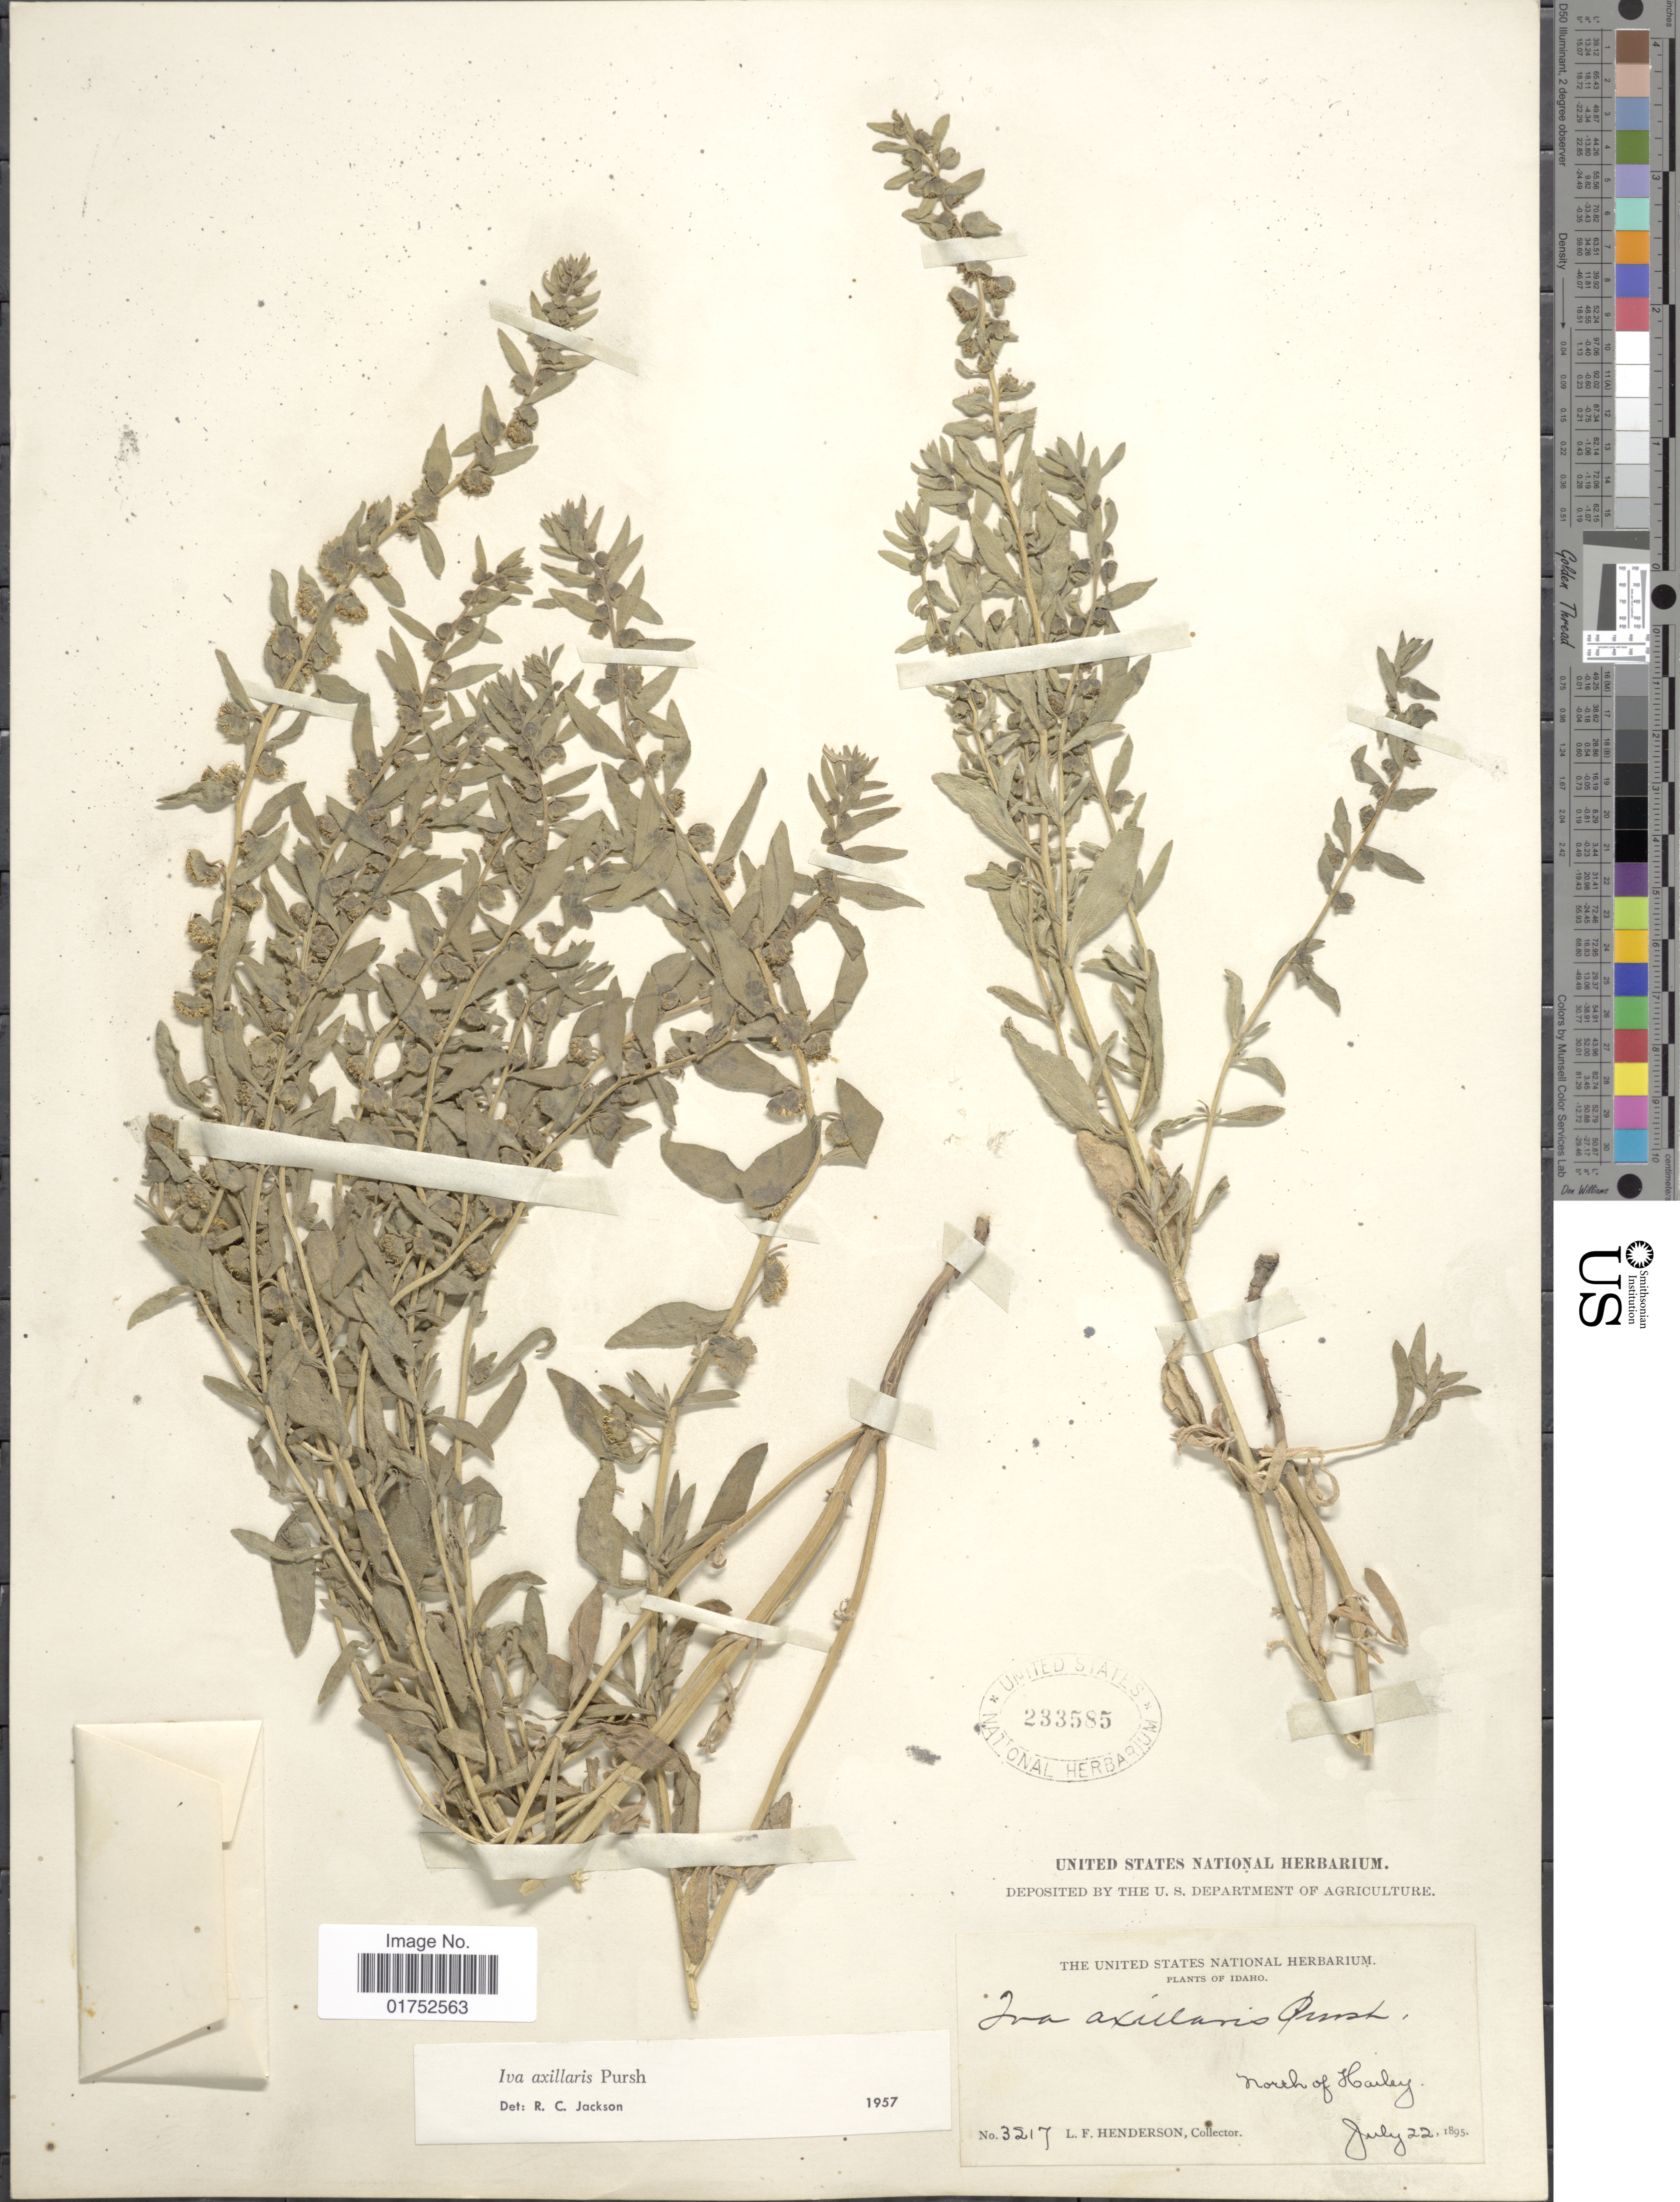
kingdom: Plantae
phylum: Tracheophyta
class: Magnoliopsida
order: Asterales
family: Asteraceae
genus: Iva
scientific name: Iva axillaris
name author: Pursh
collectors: L. Henderson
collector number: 3217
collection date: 1895-07-22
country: United States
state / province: Idaho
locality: Morth of Harley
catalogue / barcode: US 233585